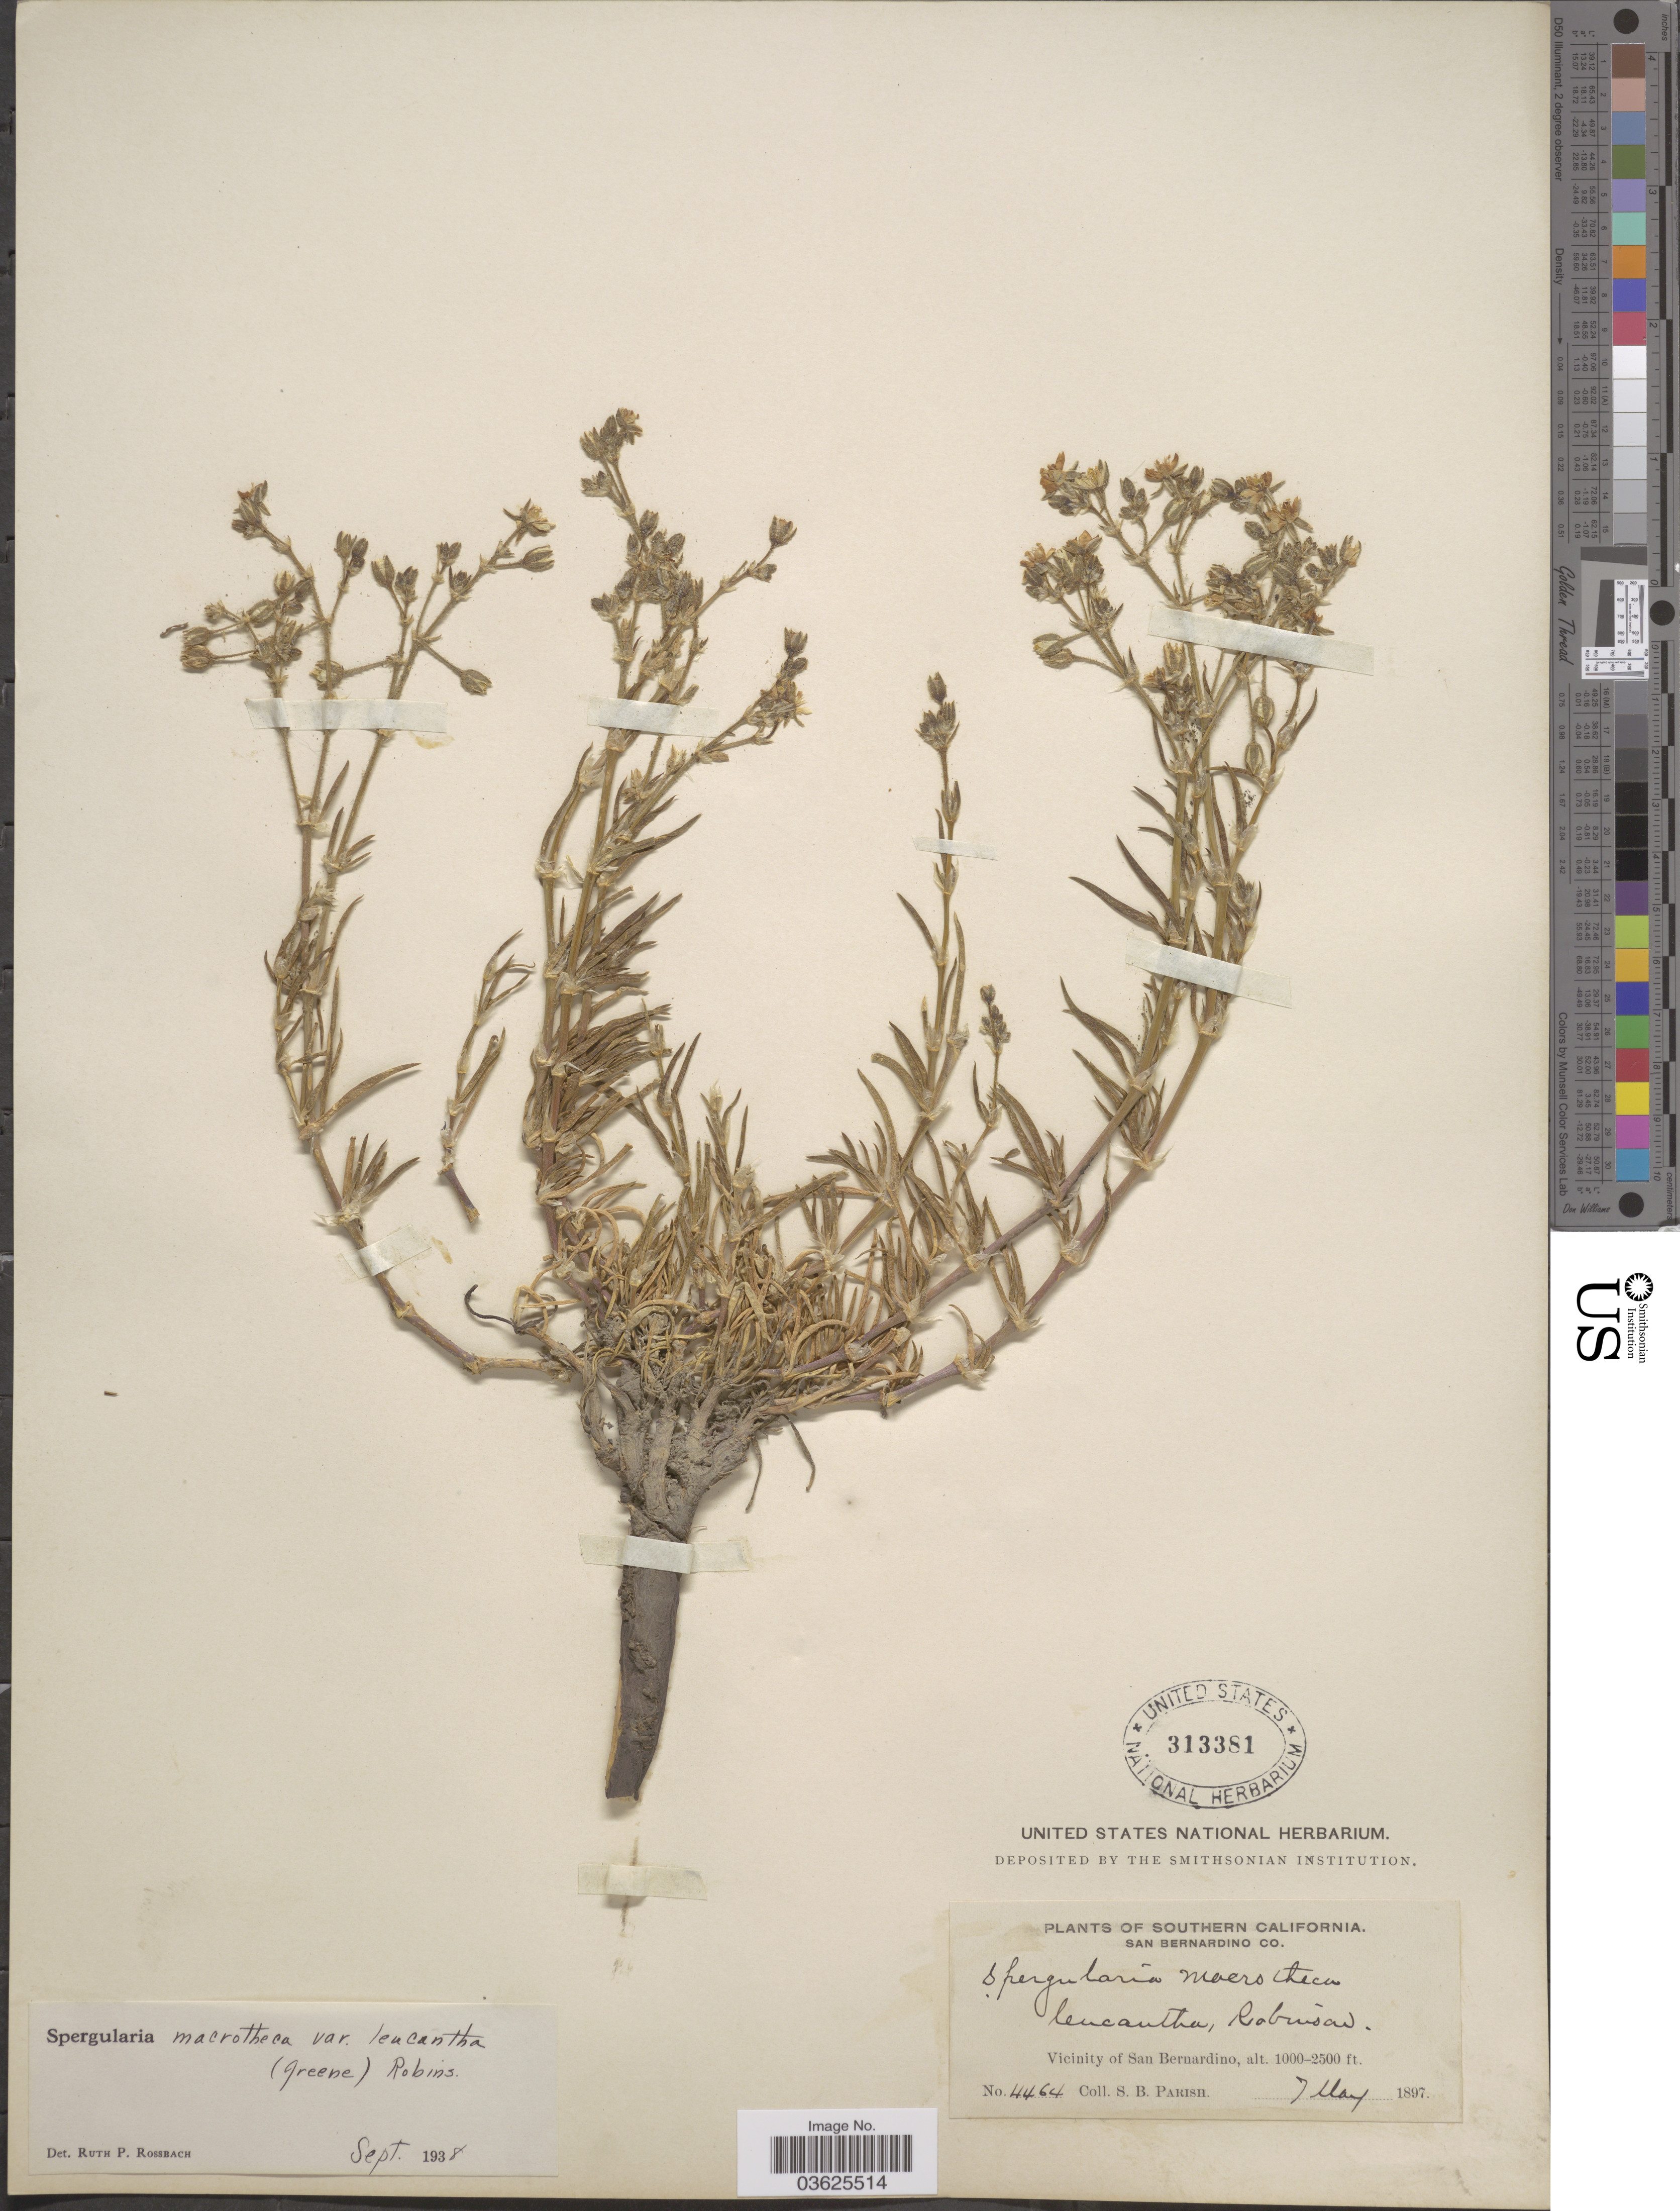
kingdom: Plantae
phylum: Tracheophyta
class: Magnoliopsida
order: Caryophyllales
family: Caryophyllaceae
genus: Spergularia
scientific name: Spergularia macrotheca var. leucantha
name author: (Greene) B.L. Rob.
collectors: S. B. Parish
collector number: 4464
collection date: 1897-05-07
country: United States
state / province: California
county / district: San Bernardino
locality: Southern California. San Bernardino Co. Leucantha, Robinson. Vicinity of San Bernardino.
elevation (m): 305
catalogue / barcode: US 313381